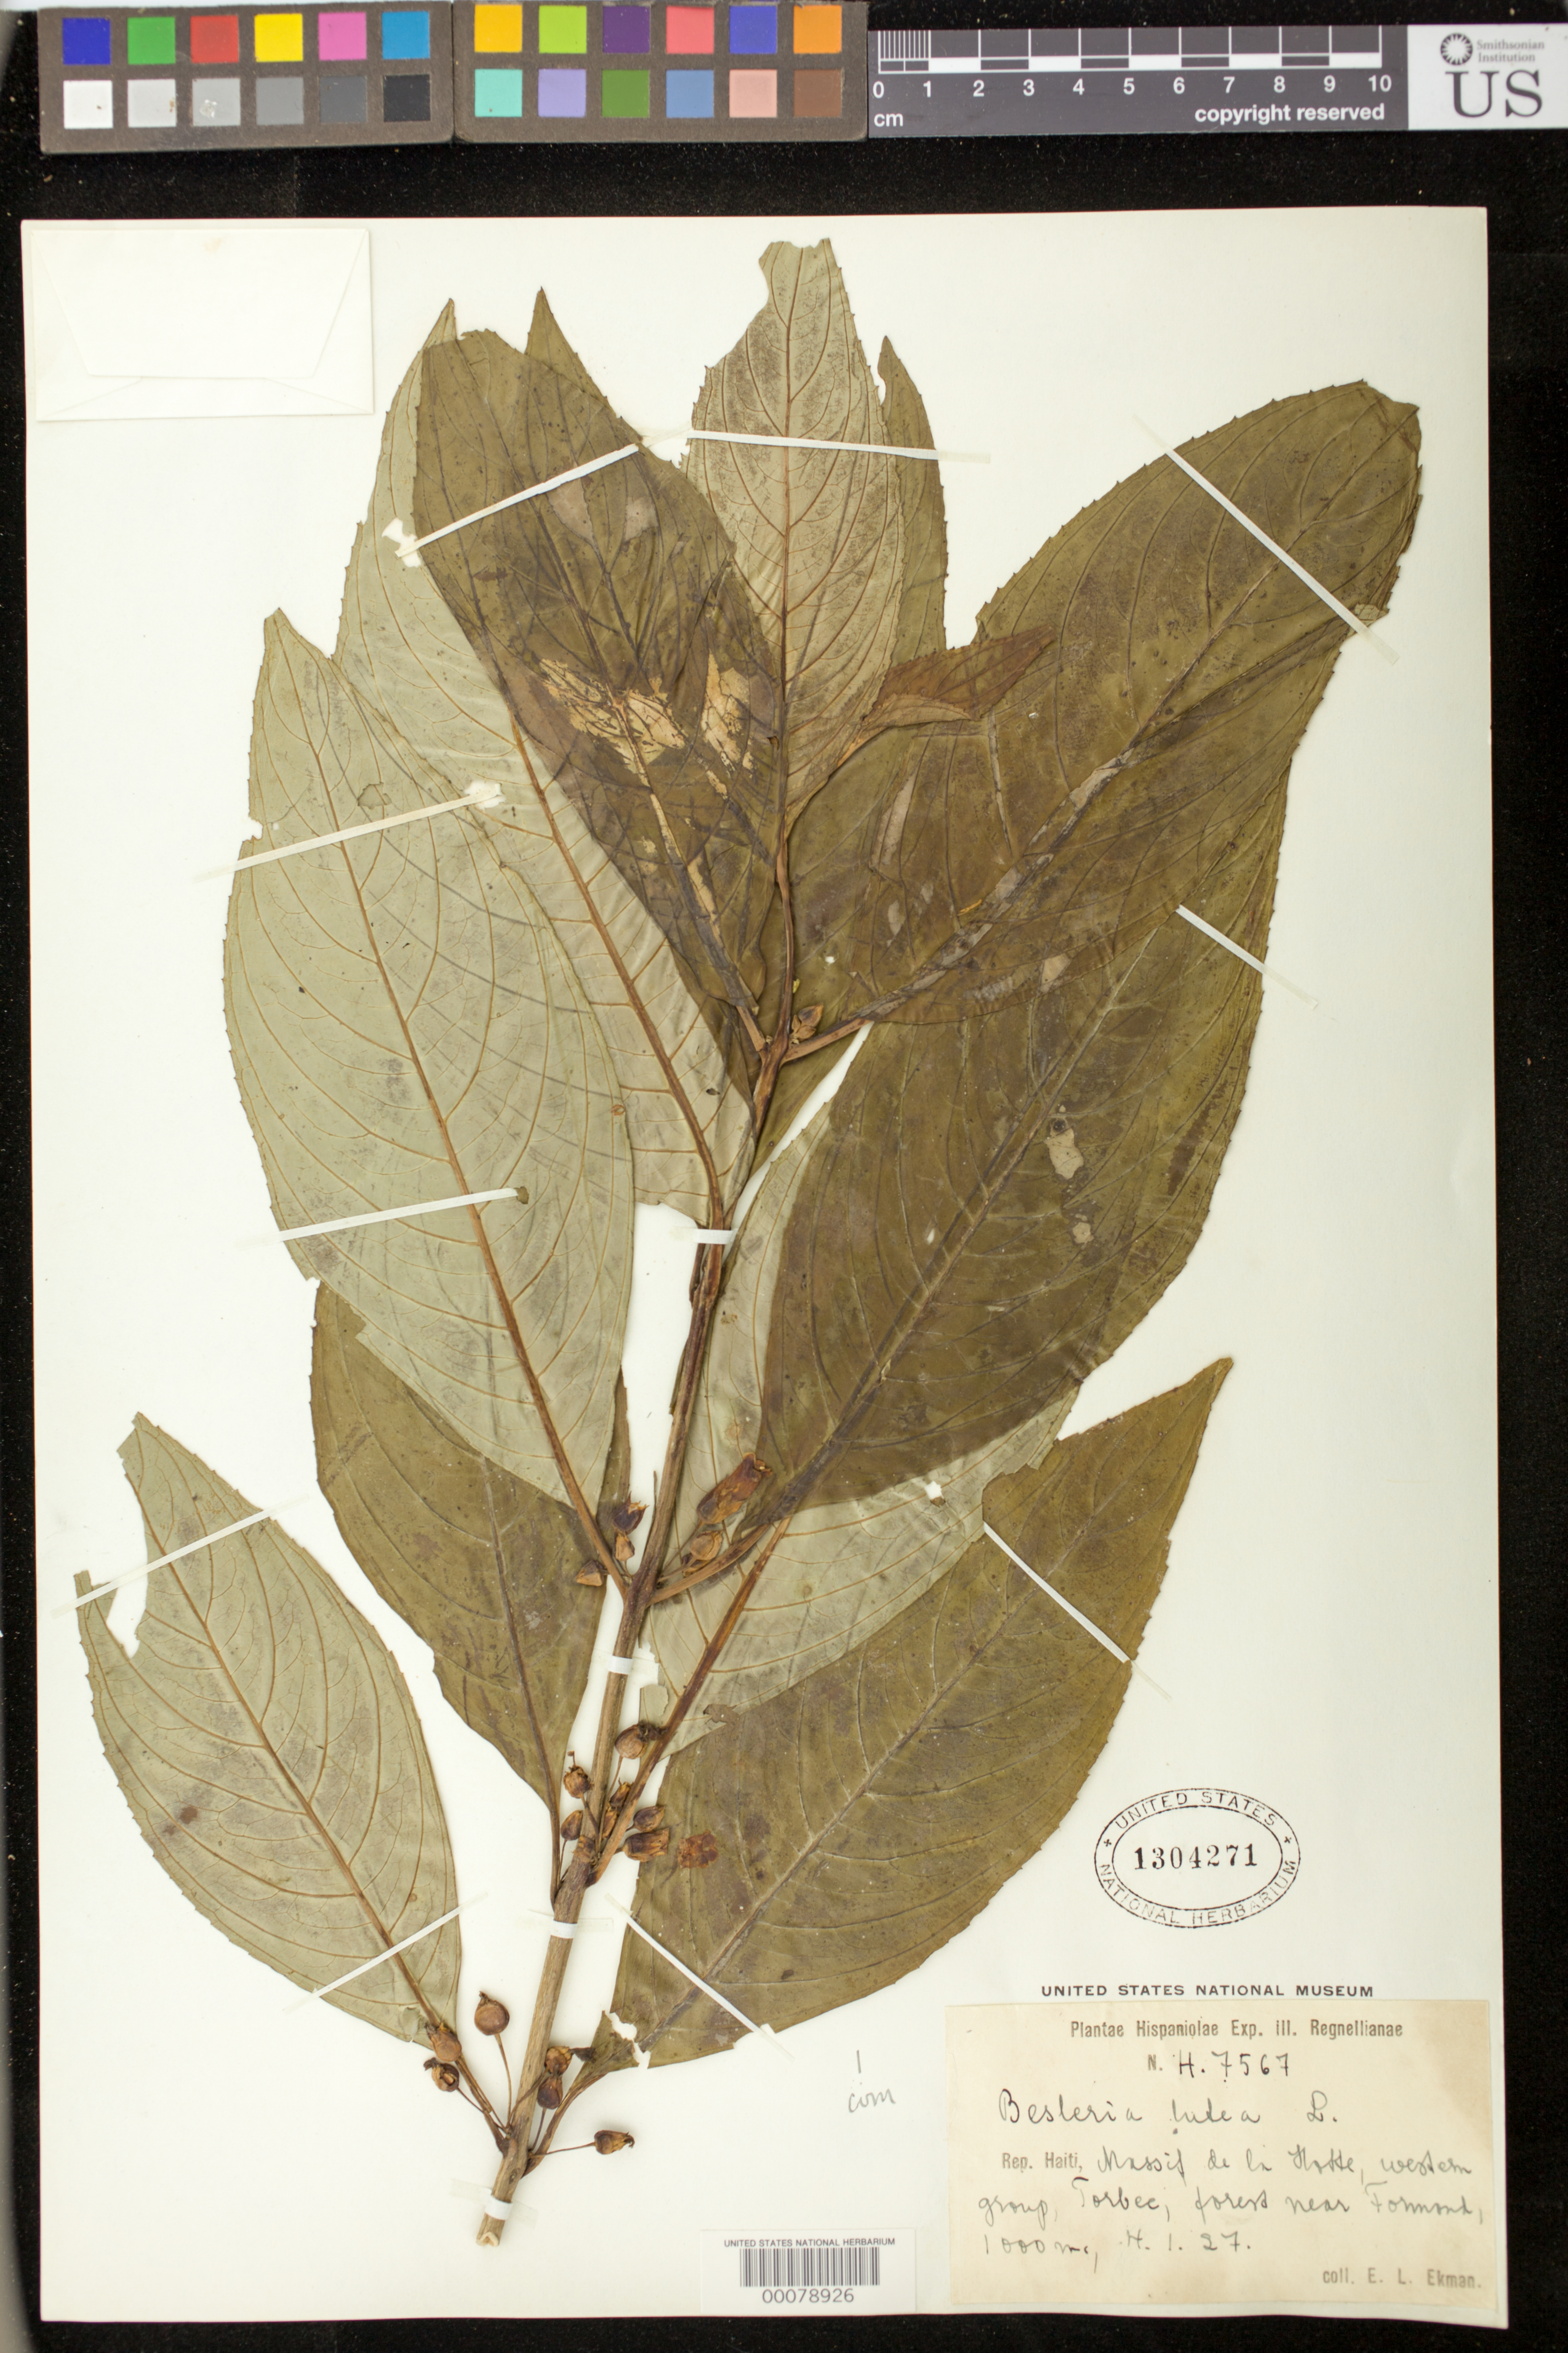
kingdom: Plantae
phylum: Tracheophyta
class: Magnoliopsida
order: Lamiales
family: Gesneriaceae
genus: Besleria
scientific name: Besleria lutea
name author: Sessé & Moc.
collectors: E. L. Ekman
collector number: H. 7567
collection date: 1927-01-04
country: Haiti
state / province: Grand'Anse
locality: Massif de la Hotte, western group, Torbec, forest near Formond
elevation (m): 1000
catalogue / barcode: US 1304271